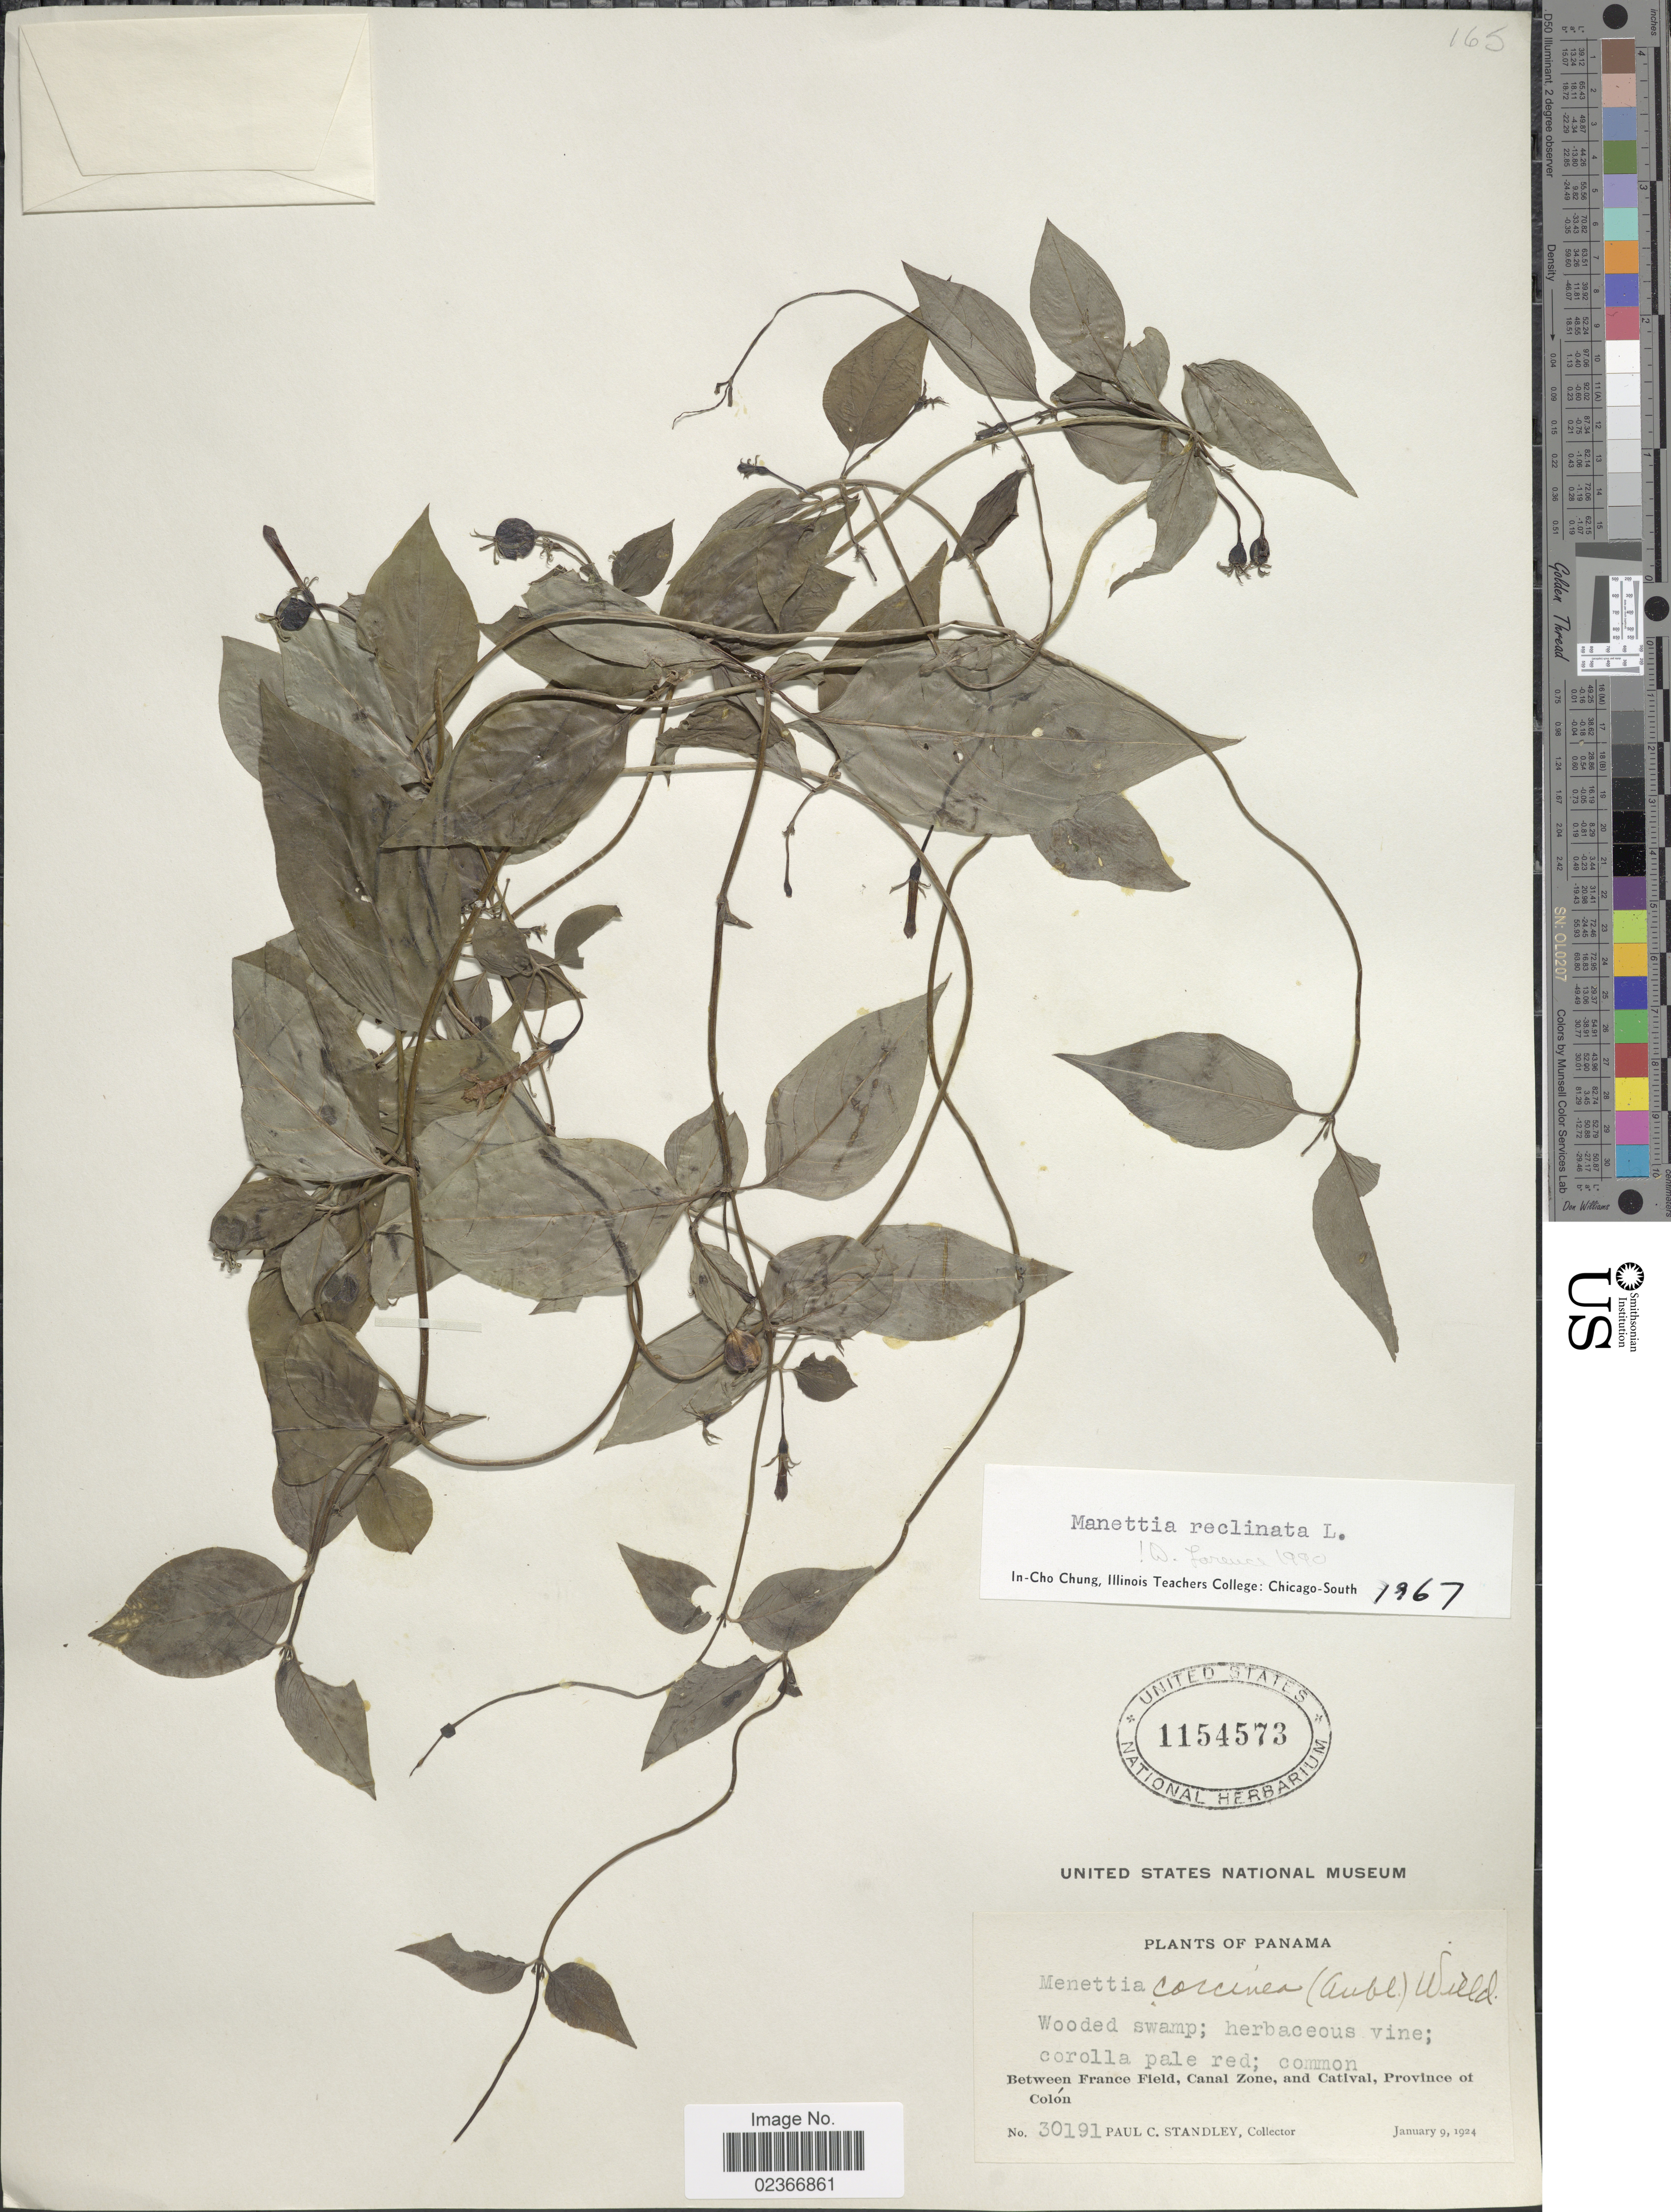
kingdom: Plantae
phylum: Tracheophyta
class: Magnoliopsida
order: Gentianales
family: Rubiaceae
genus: Manettia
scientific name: Manettia reclinata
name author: L.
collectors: P. C. Standley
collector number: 30191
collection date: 1924-01-09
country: Panama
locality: Between France Field, Canal Zone, and Cavital, Province of Colon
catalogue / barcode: US 1154573